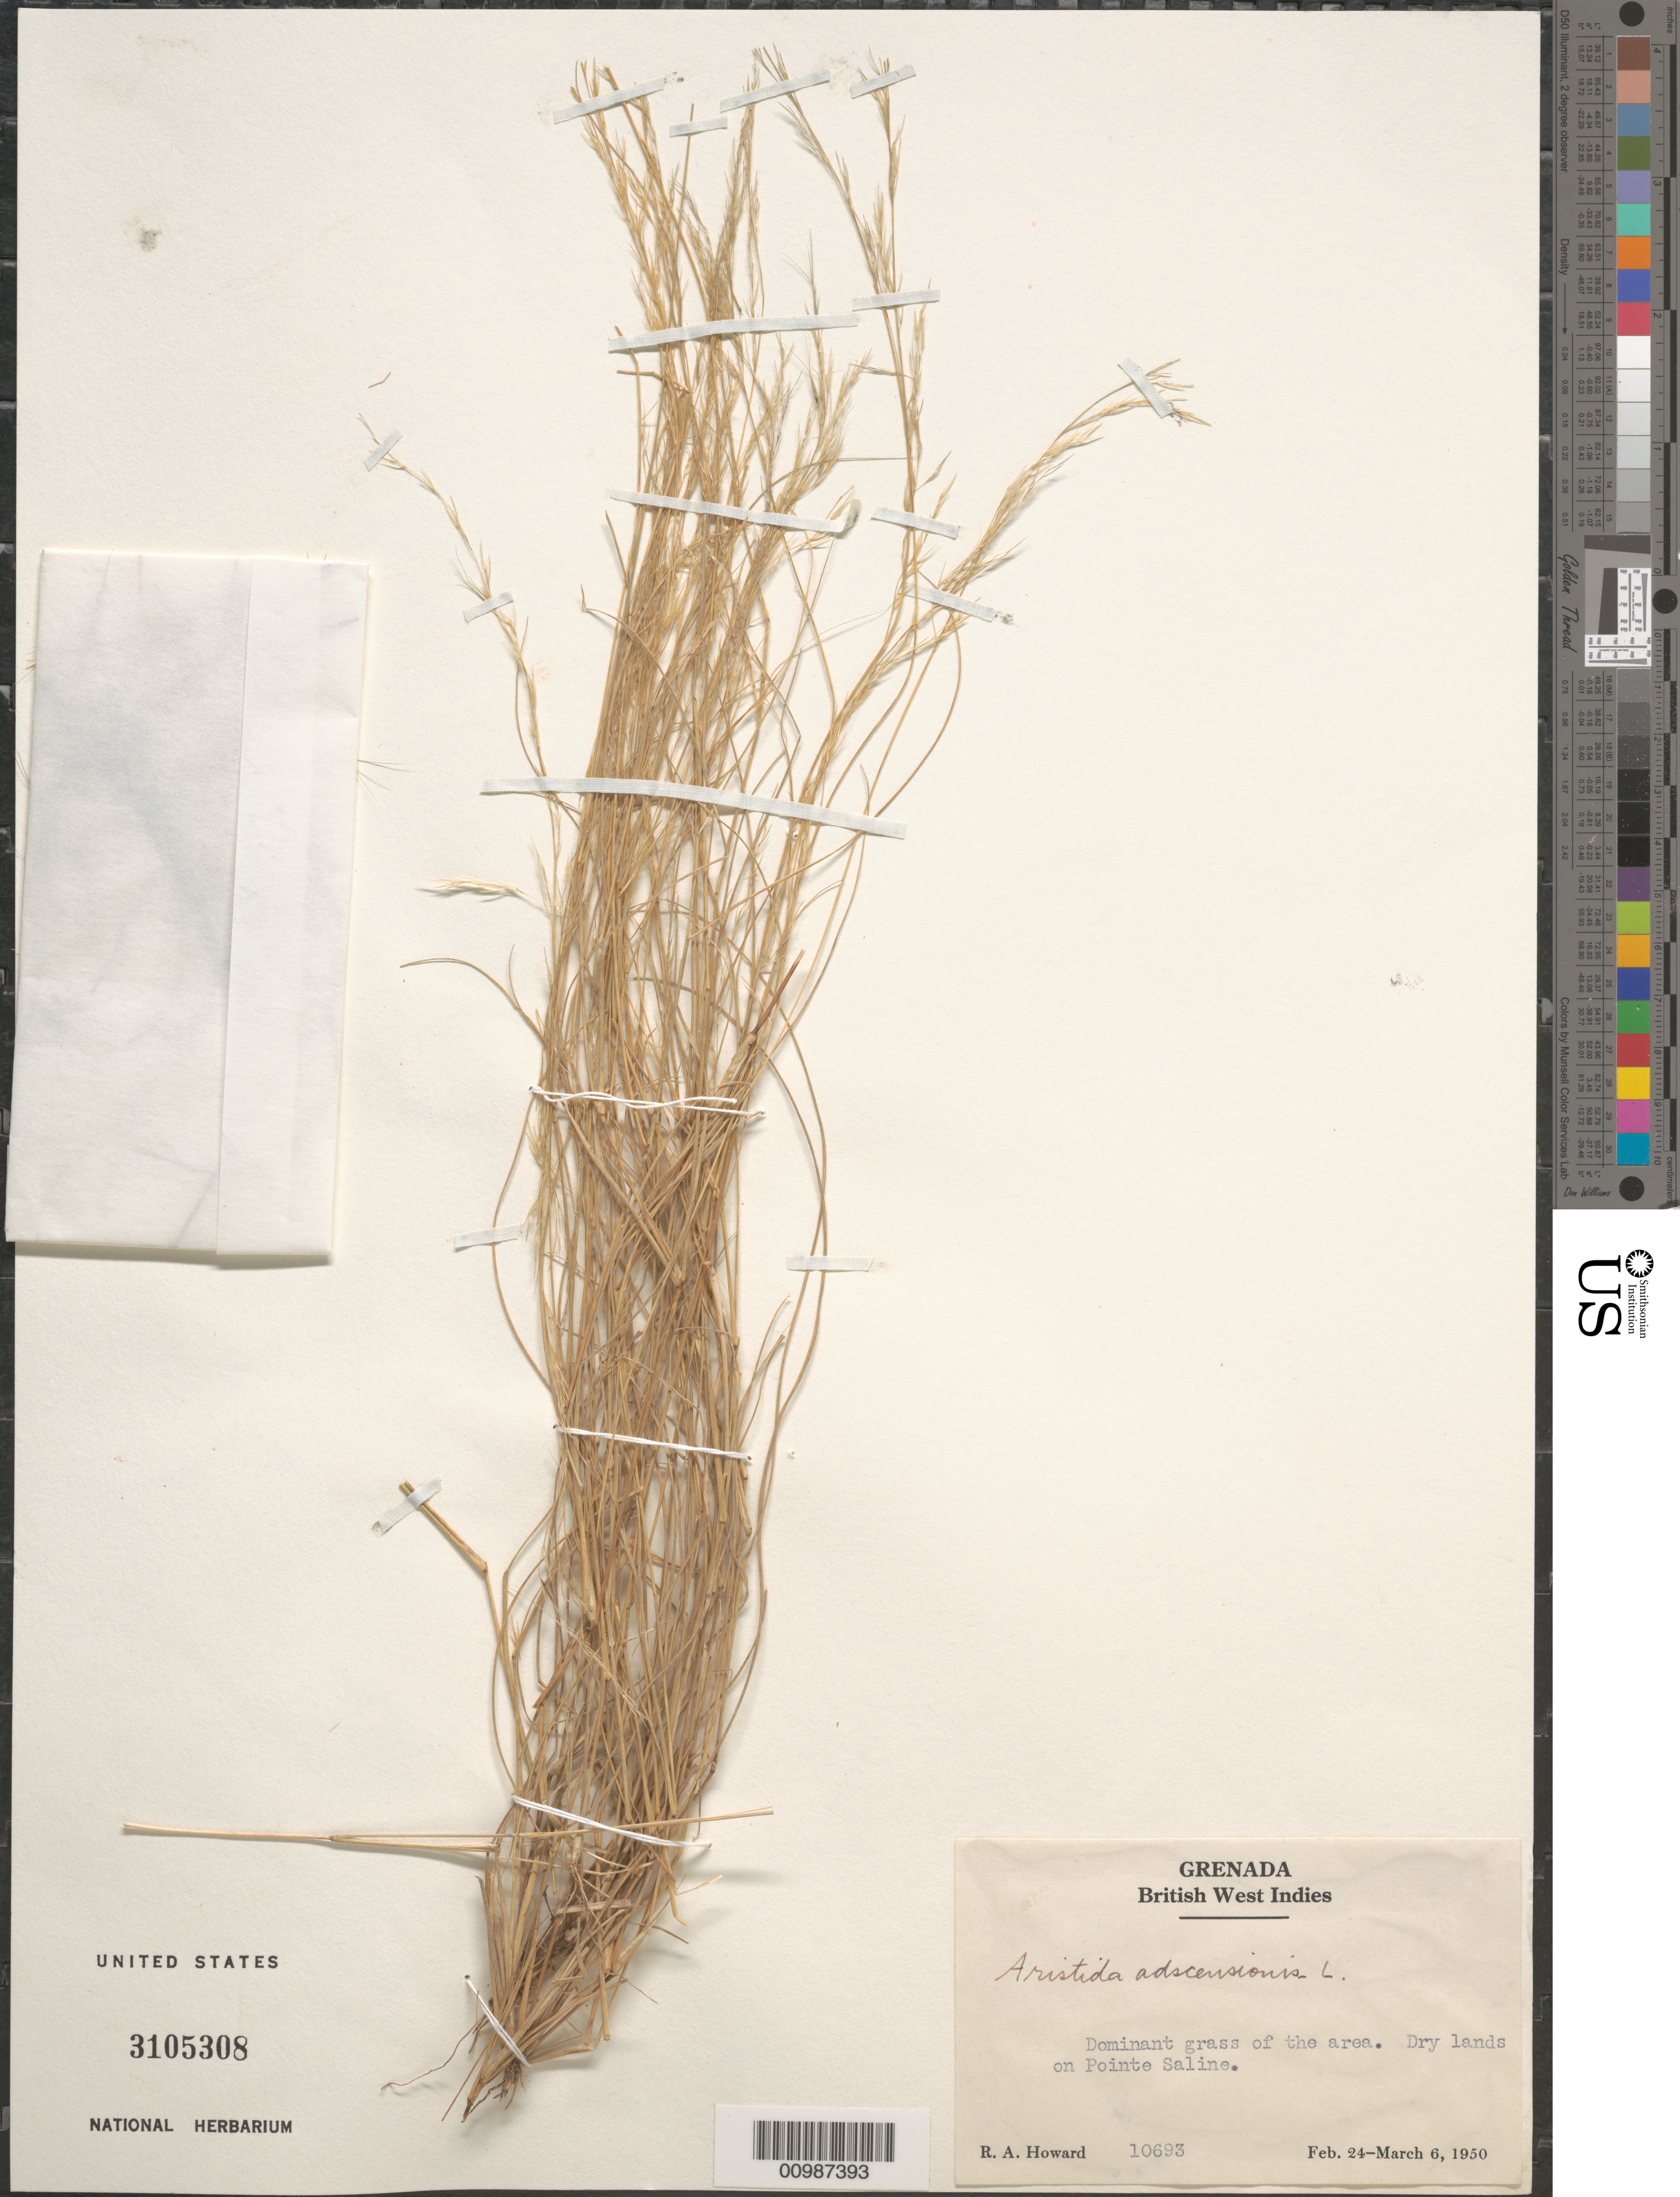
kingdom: Plantae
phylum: Tracheophyta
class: Liliopsida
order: Poales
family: Poaceae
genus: Aristida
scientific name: Aristida adscensionis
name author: L.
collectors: R. A. Howard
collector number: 10693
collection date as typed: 24 Feb 1950 or06 Mar 1950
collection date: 1950-02-24 or 1950-03-06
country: Grenada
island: Grenada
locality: Pointe Saline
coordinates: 0 N, 0 E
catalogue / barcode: US 3105308